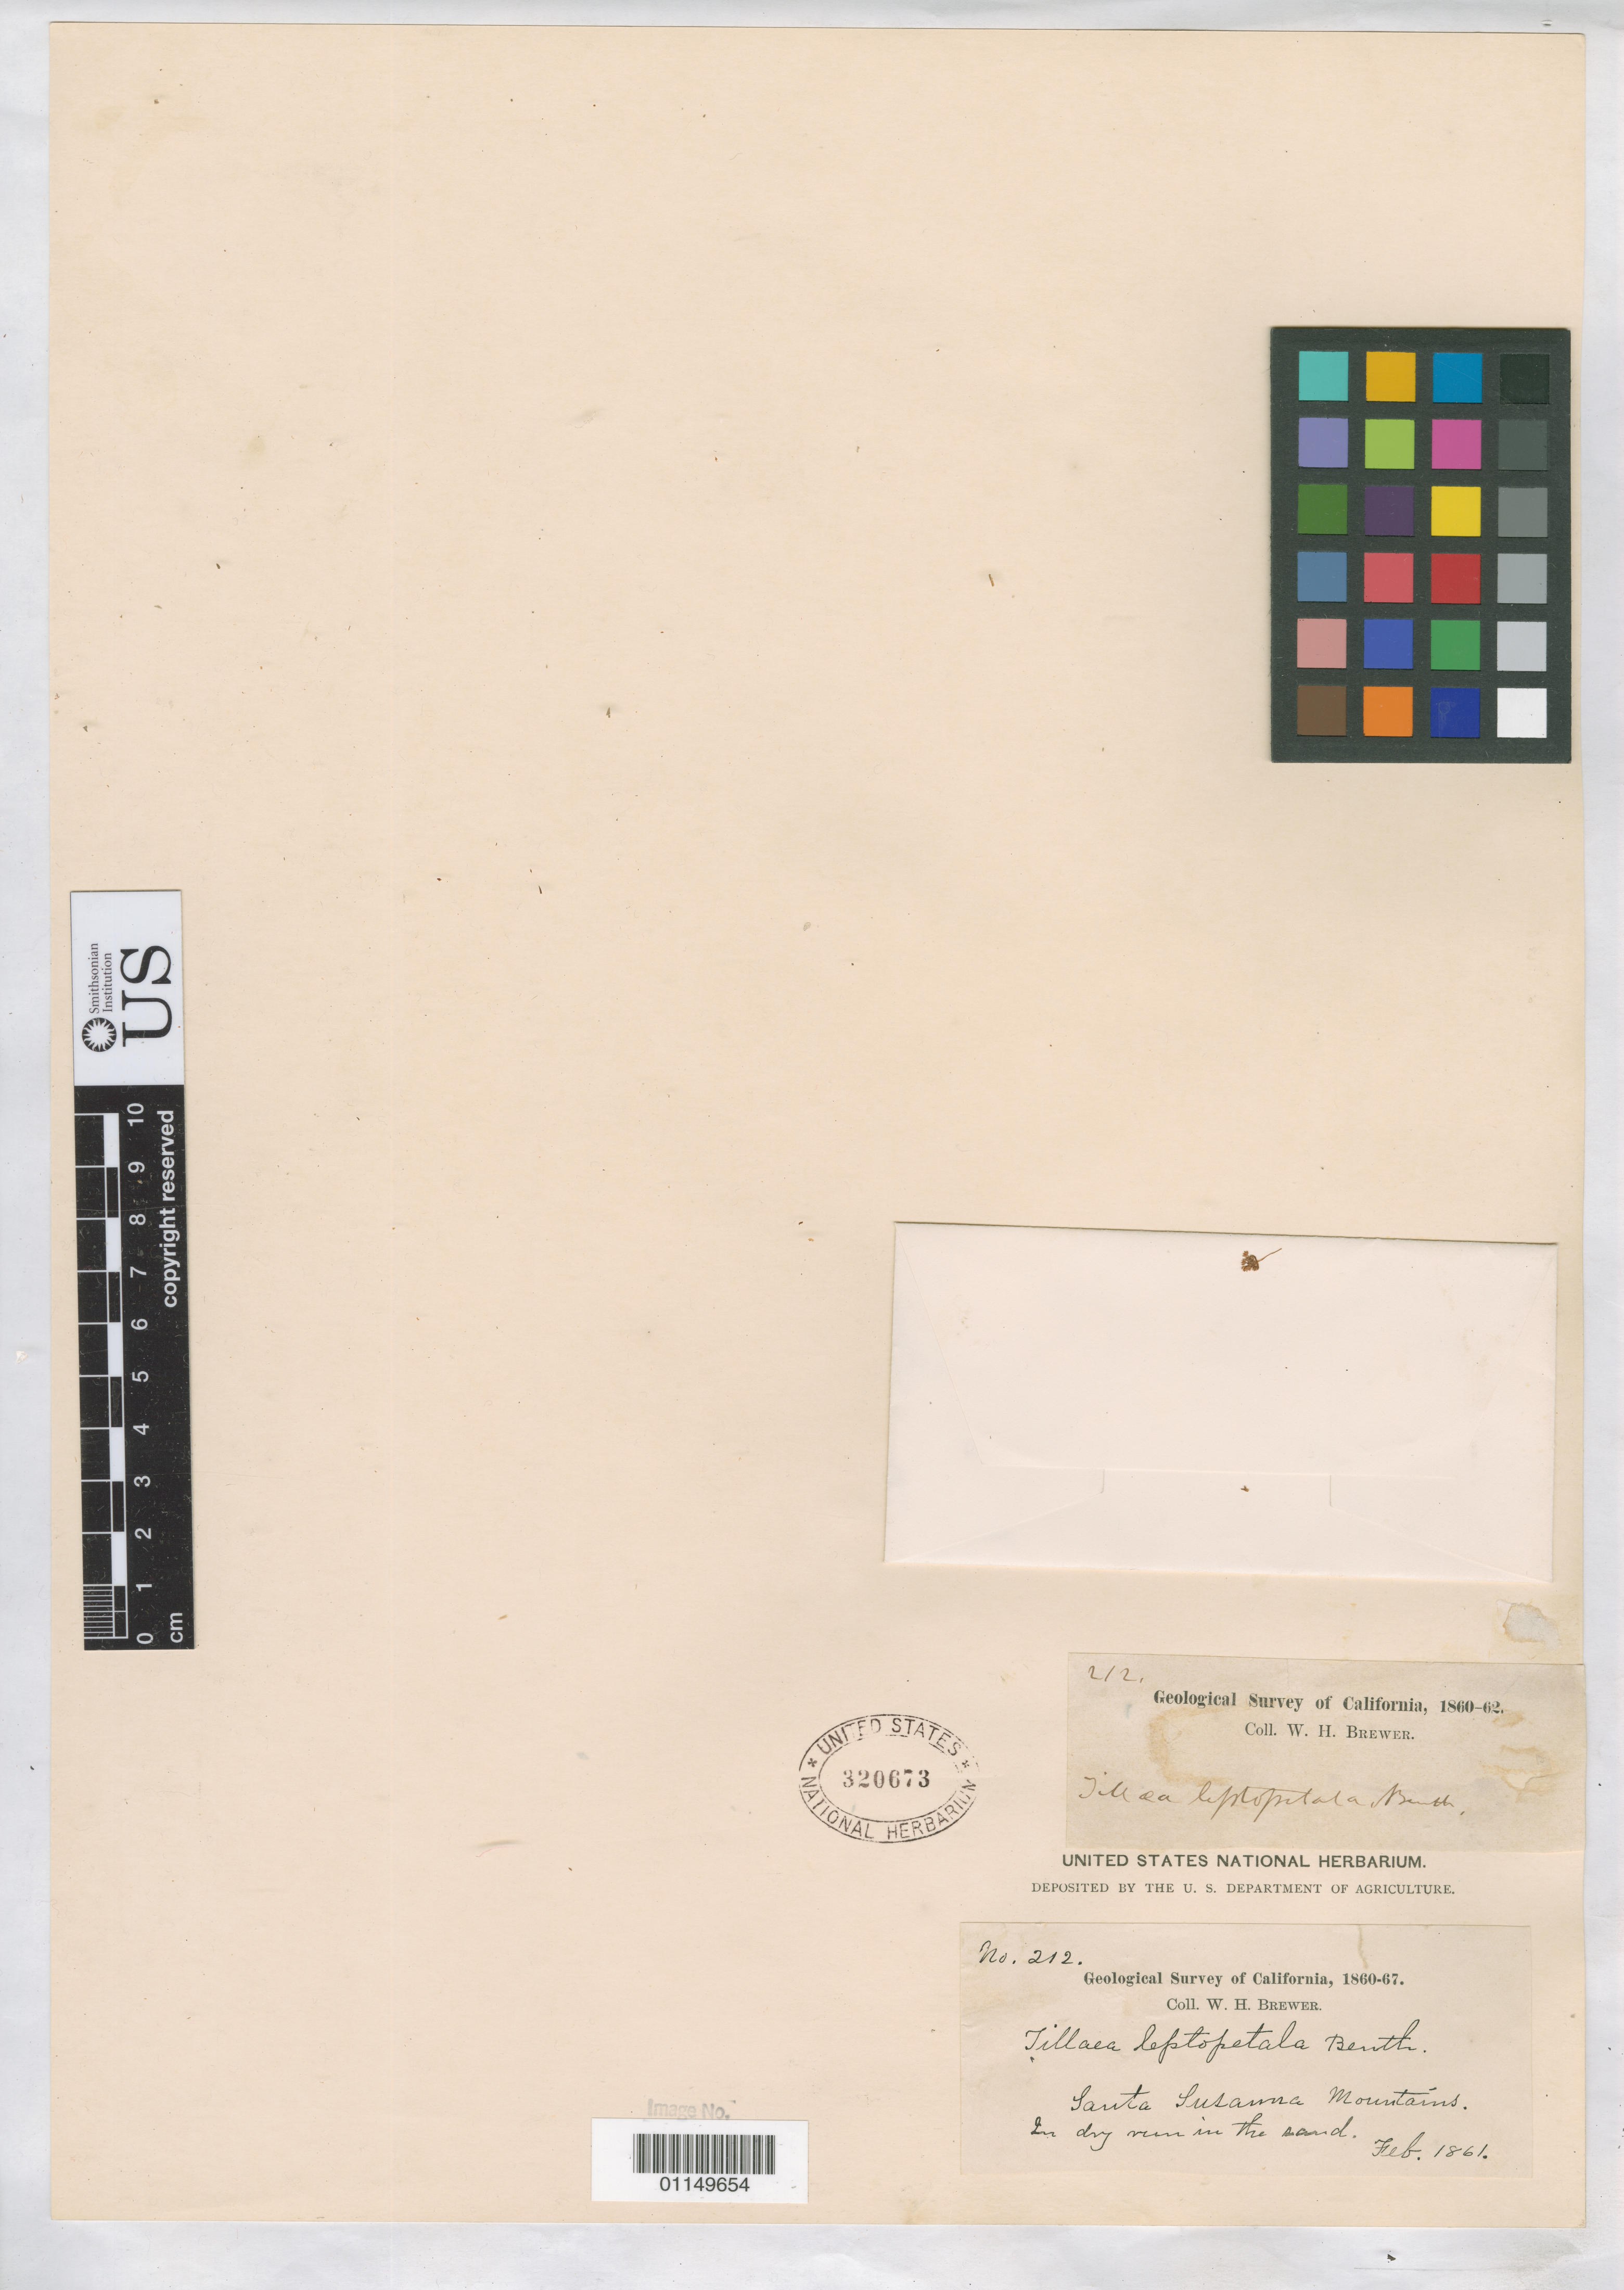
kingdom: Plantae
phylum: Tracheophyta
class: Magnoliopsida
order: Saxifragales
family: Crassulaceae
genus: Crassula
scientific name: Crassula connata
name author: (Ruiz & Pav.) A. Berger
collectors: W. H. Brewer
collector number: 212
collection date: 1861-02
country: United States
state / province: California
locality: Santa Susanna Mts.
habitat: In dry run in the sand.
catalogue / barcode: US 320673